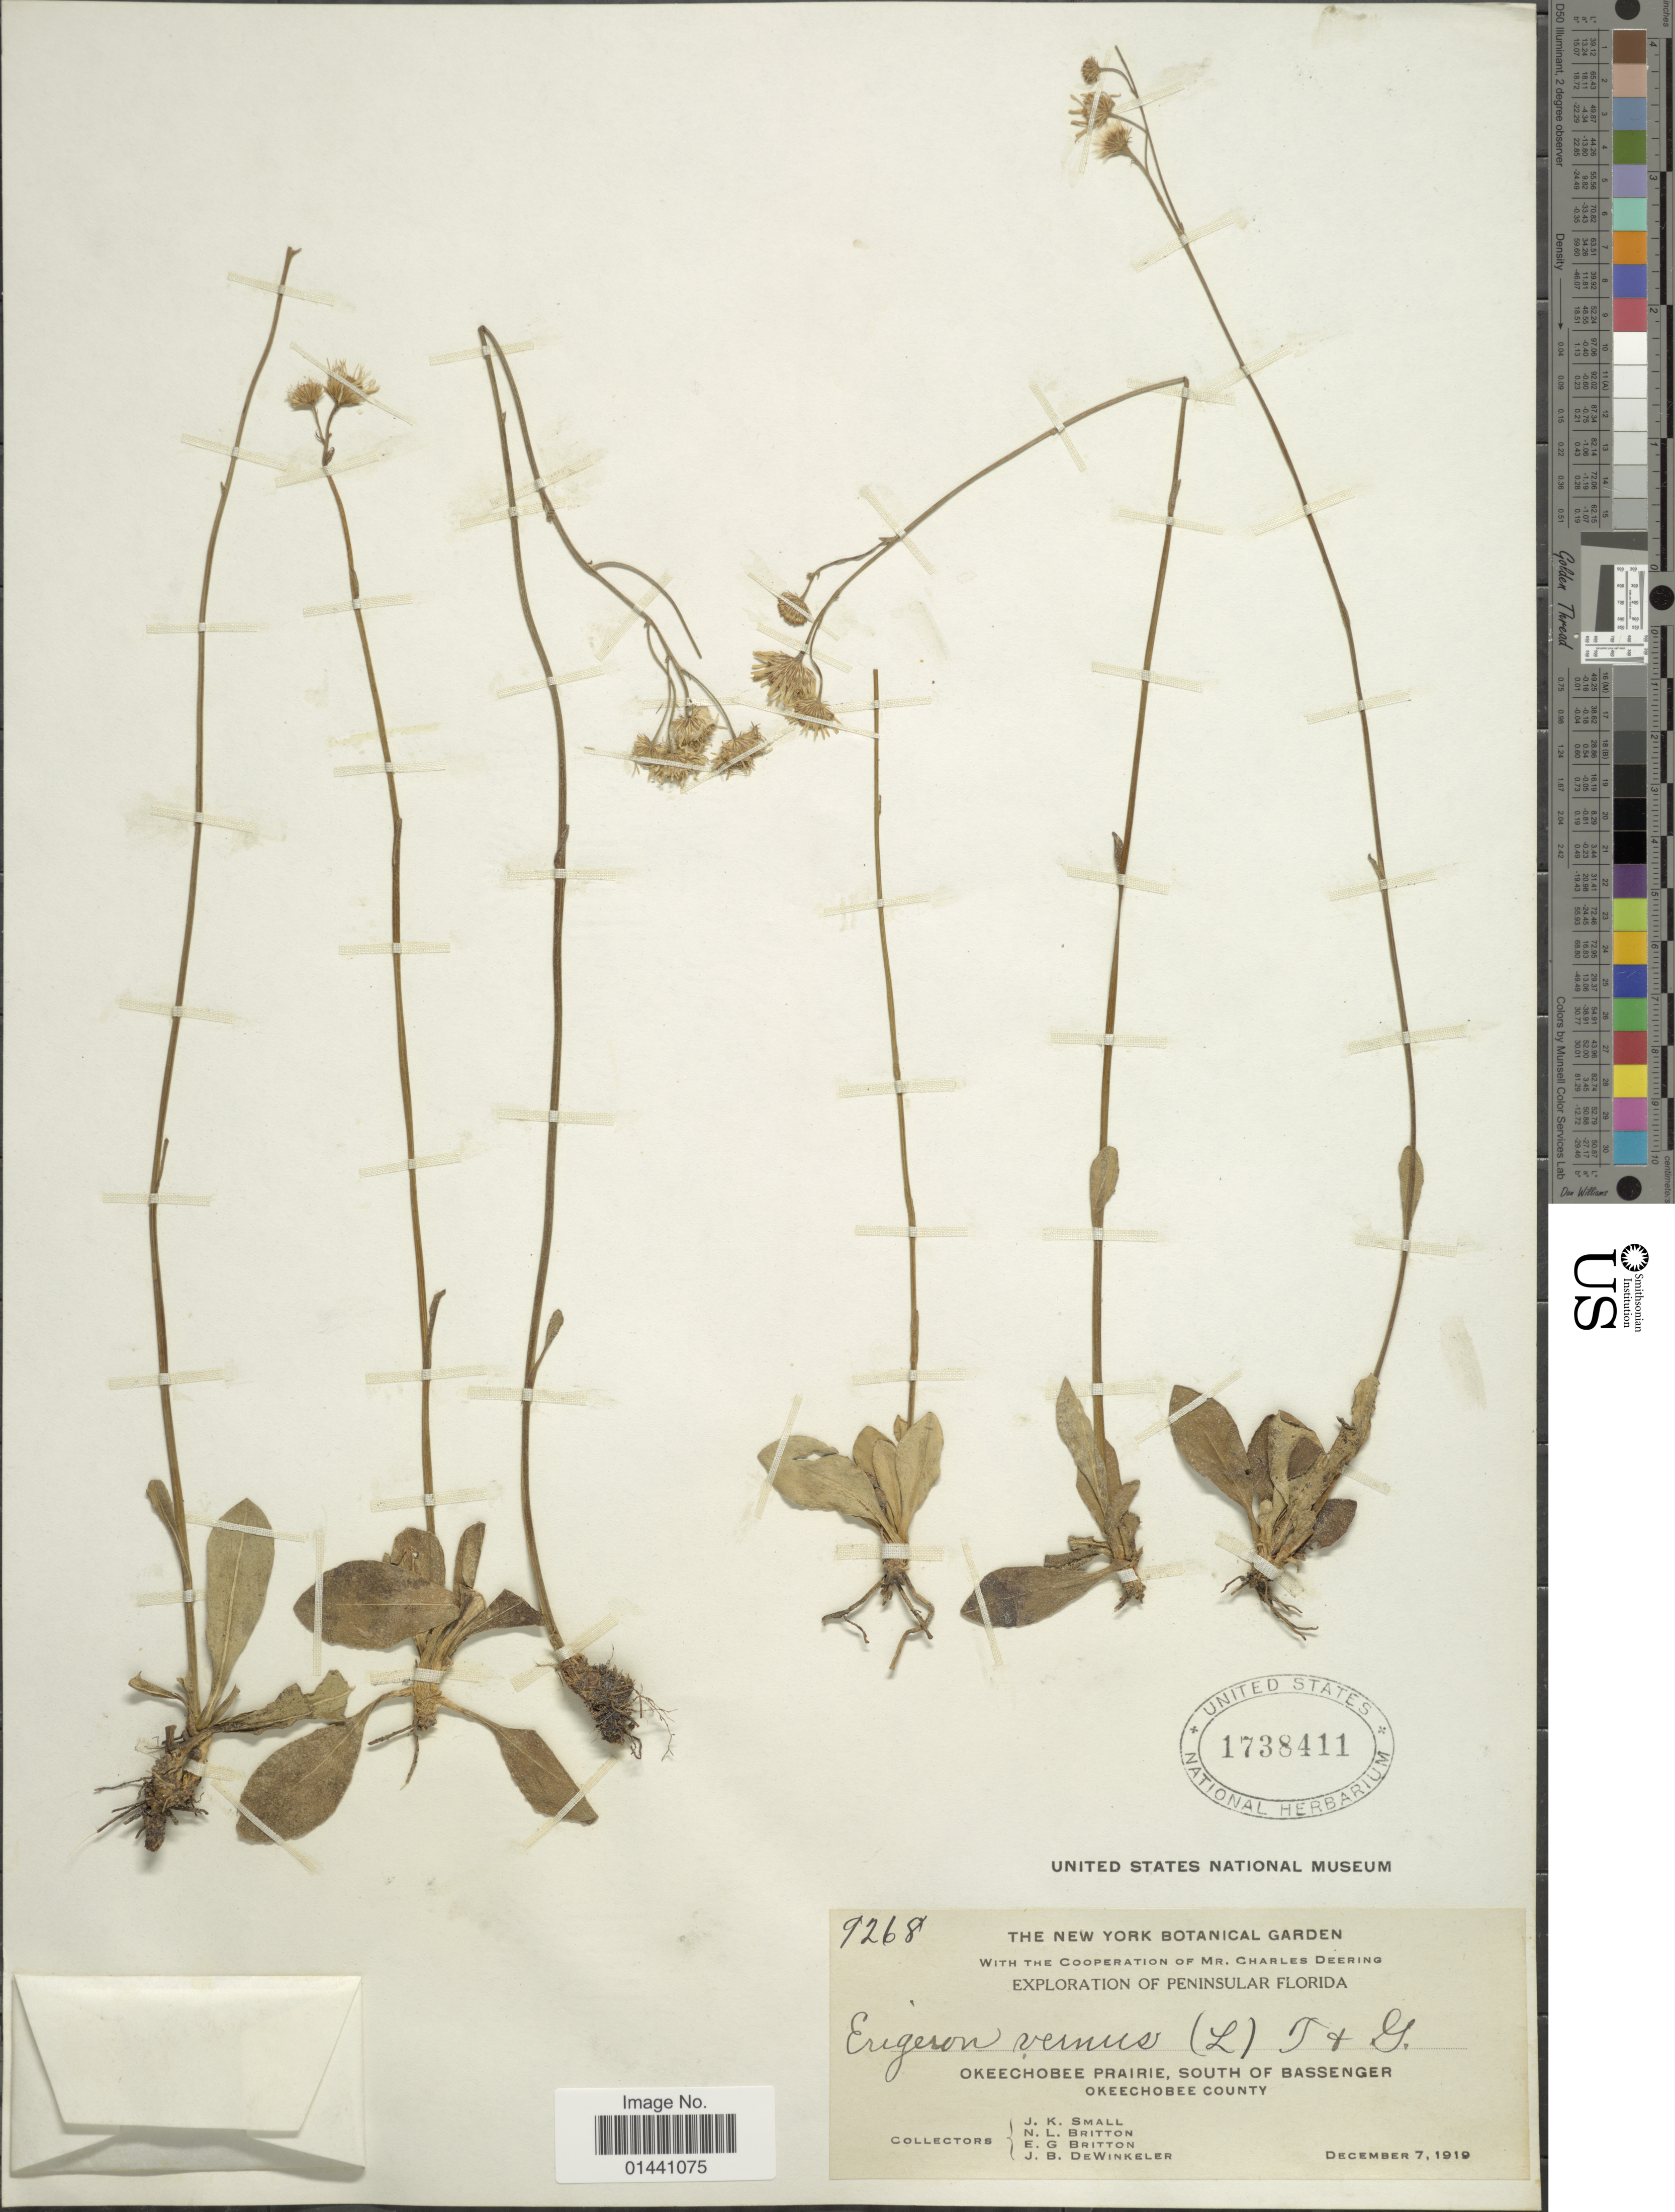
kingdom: Plantae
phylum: Tracheophyta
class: Magnoliopsida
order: Asterales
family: Asteraceae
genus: Erigeron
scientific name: Erigeron vernus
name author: (L.) Torr. & A. Gray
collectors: J. K. Small, N. Britton, E. G. Britton & J. B. Dewinkeler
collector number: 9268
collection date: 1919-12-07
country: United States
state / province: Florida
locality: Penninsular Florida, Okeechobee Prairie, south of Bassengerm Okeechobee County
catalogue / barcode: US 1738411